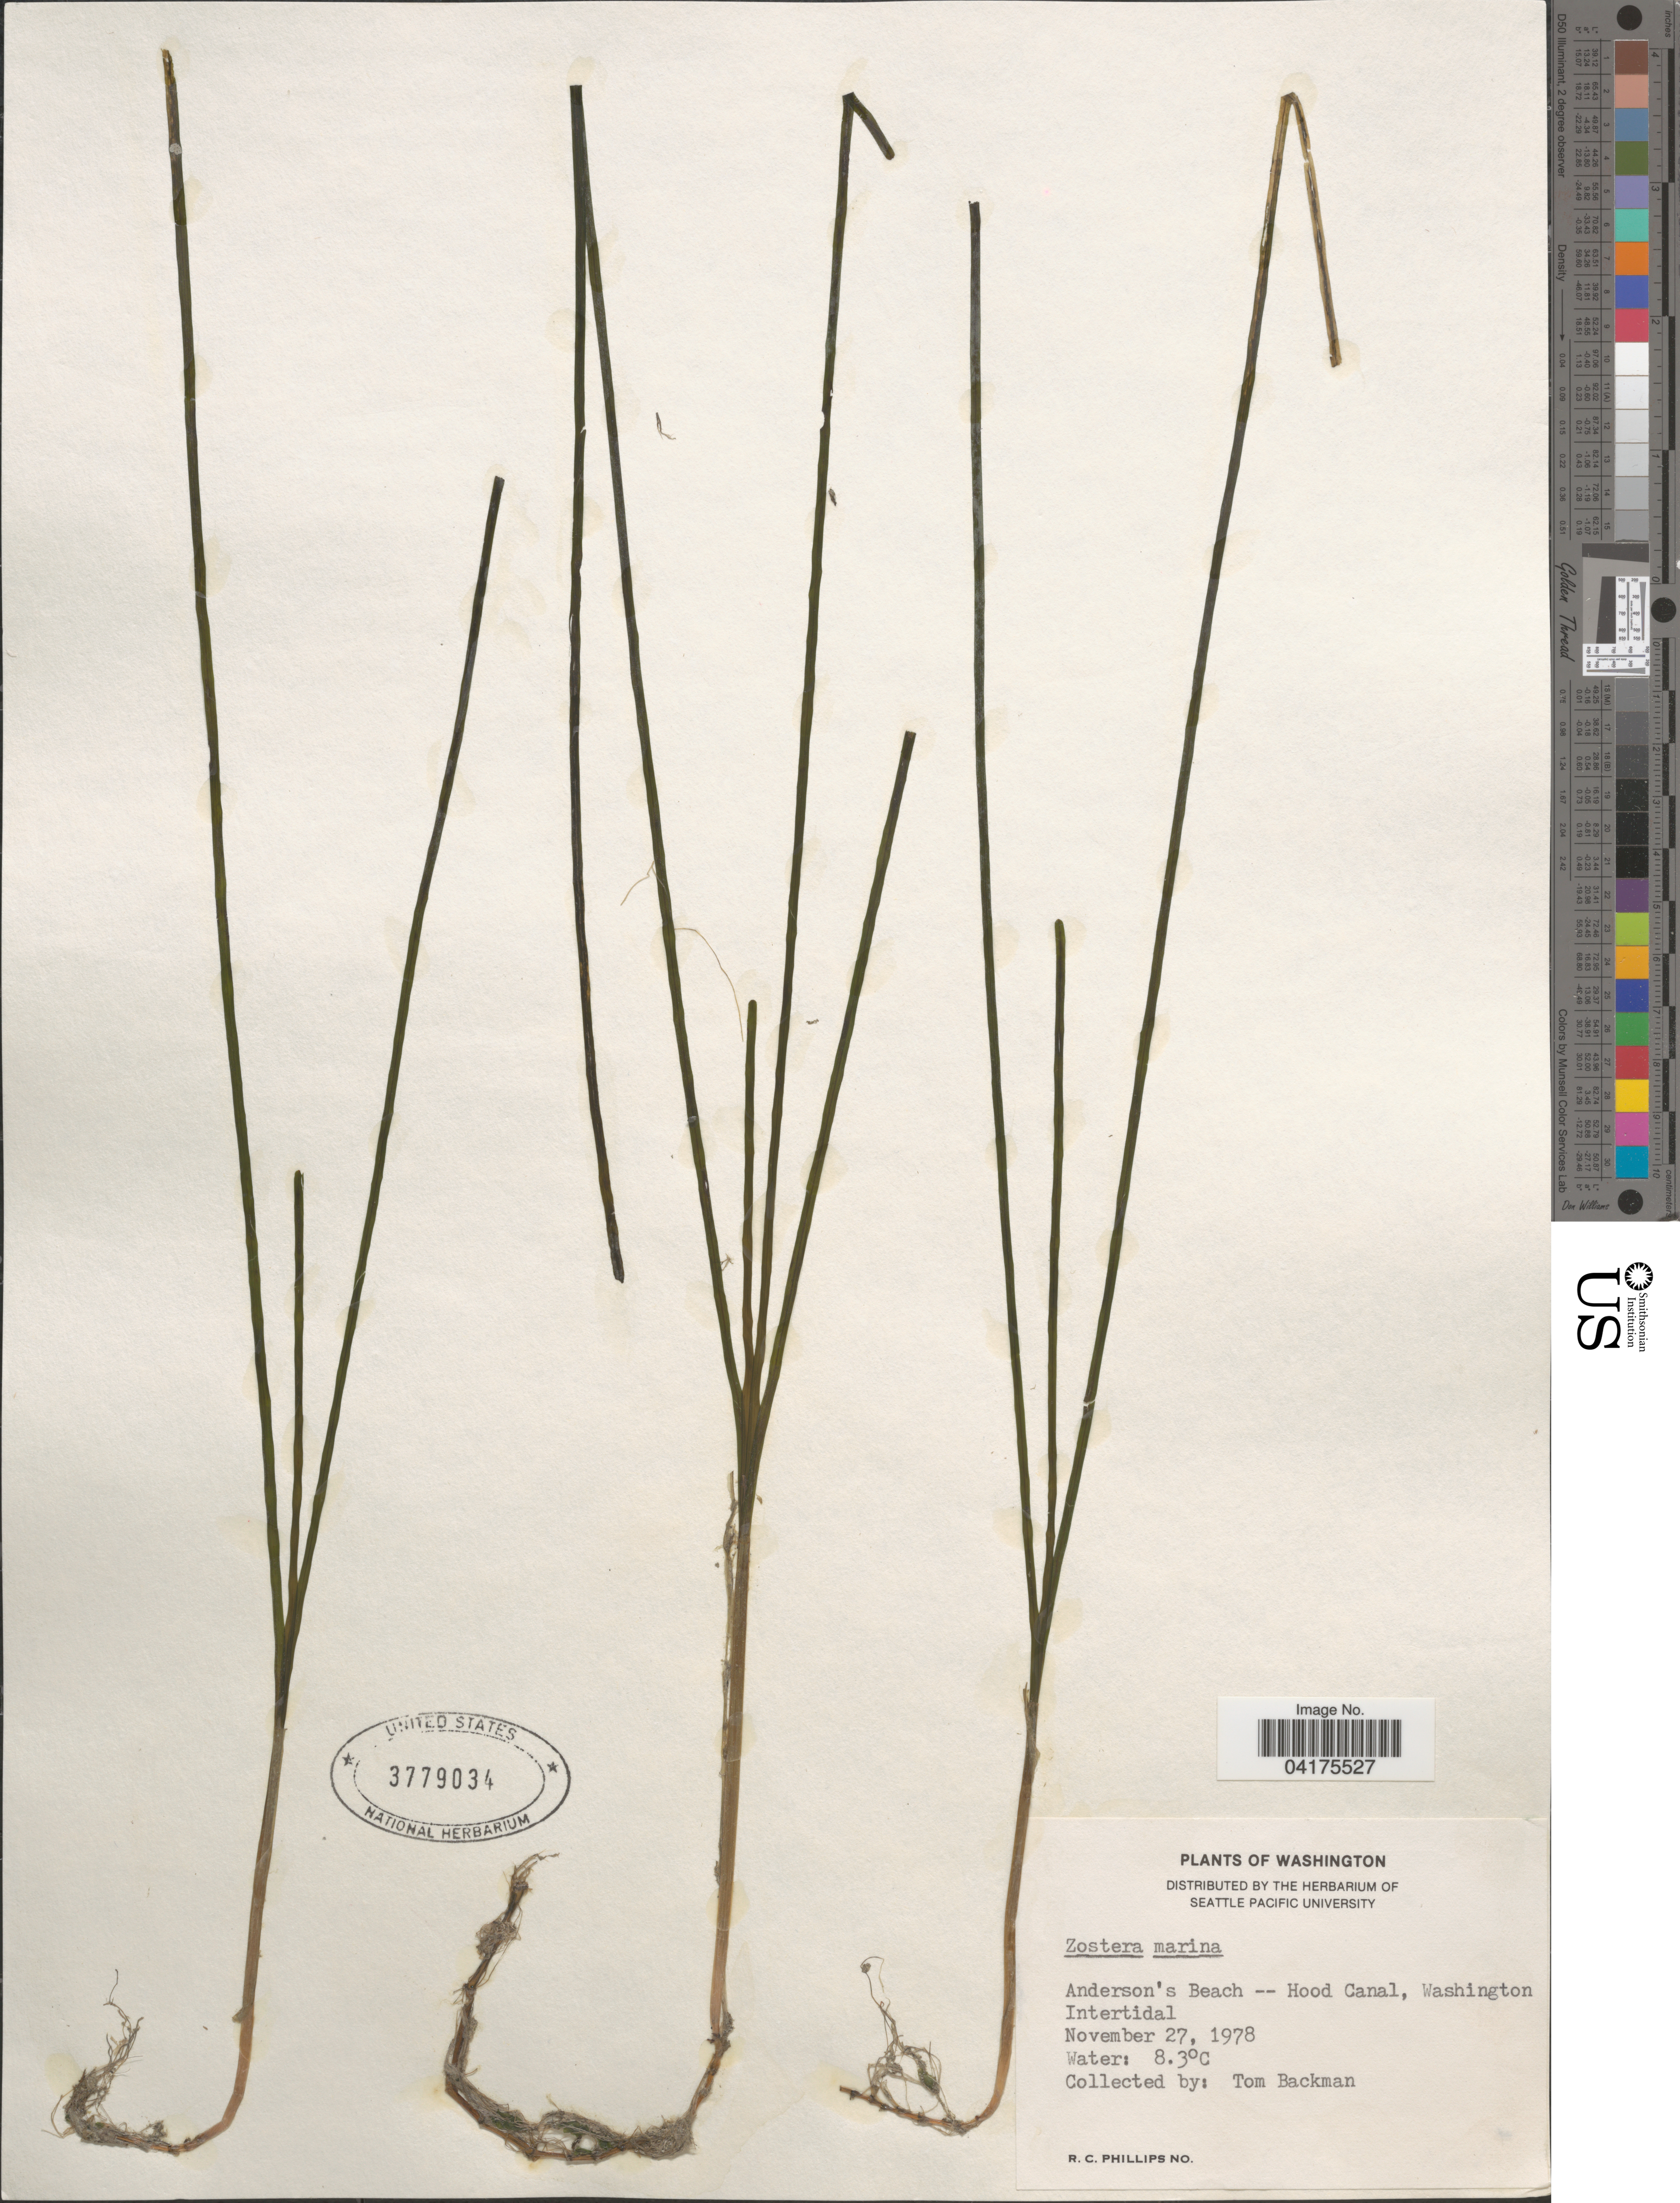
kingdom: Plantae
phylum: Tracheophyta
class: Liliopsida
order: Alismatales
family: Zosteraceae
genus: Zostera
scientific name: Zostera marina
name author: L.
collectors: T. Backman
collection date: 1978-11-27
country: United States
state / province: Washington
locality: Anderson's Beach -- Hood Canal.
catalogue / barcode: US 3779034